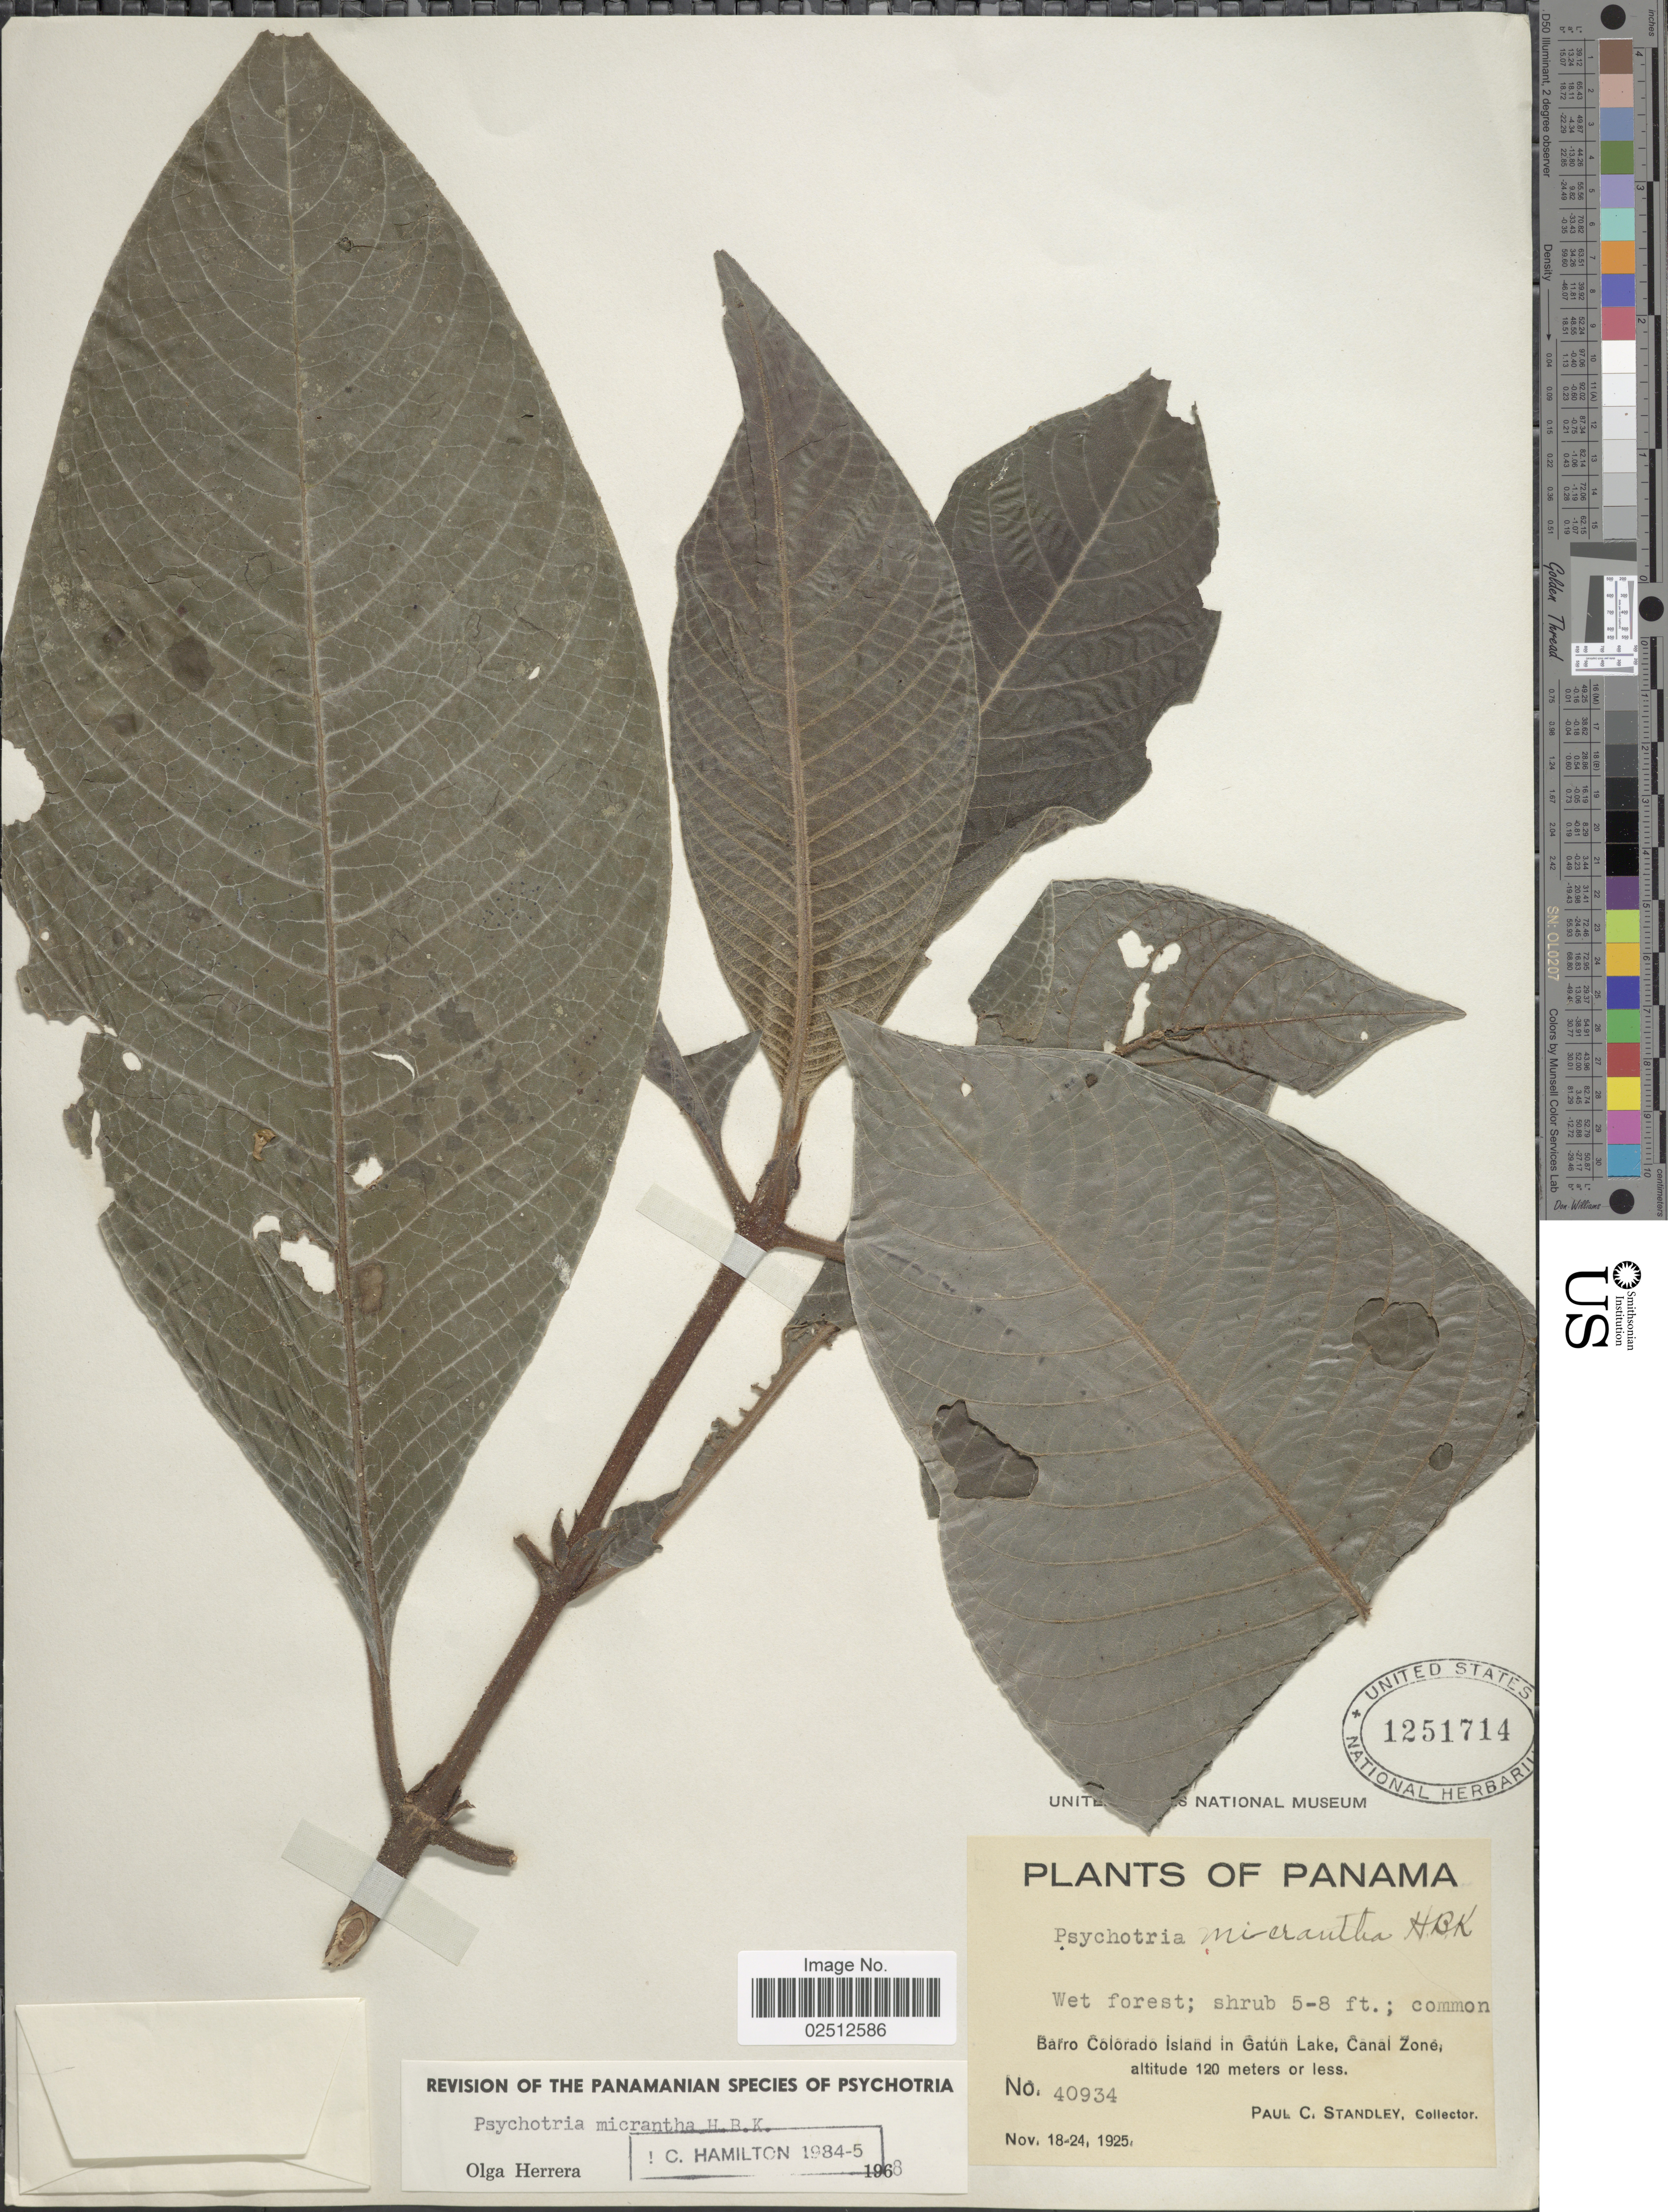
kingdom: Plantae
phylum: Tracheophyta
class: Magnoliopsida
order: Gentianales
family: Rubiaceae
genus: Psychotria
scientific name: Psychotria micrantha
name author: Kunth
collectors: P. C. Standley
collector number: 40934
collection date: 1925-11-18/1925-11-24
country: Panama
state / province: Panamá Oeste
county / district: Canal Zone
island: Barro Colorado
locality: Barro Colorado Island in Gatun Lake, Canal Zone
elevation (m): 120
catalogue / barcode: US 1251714